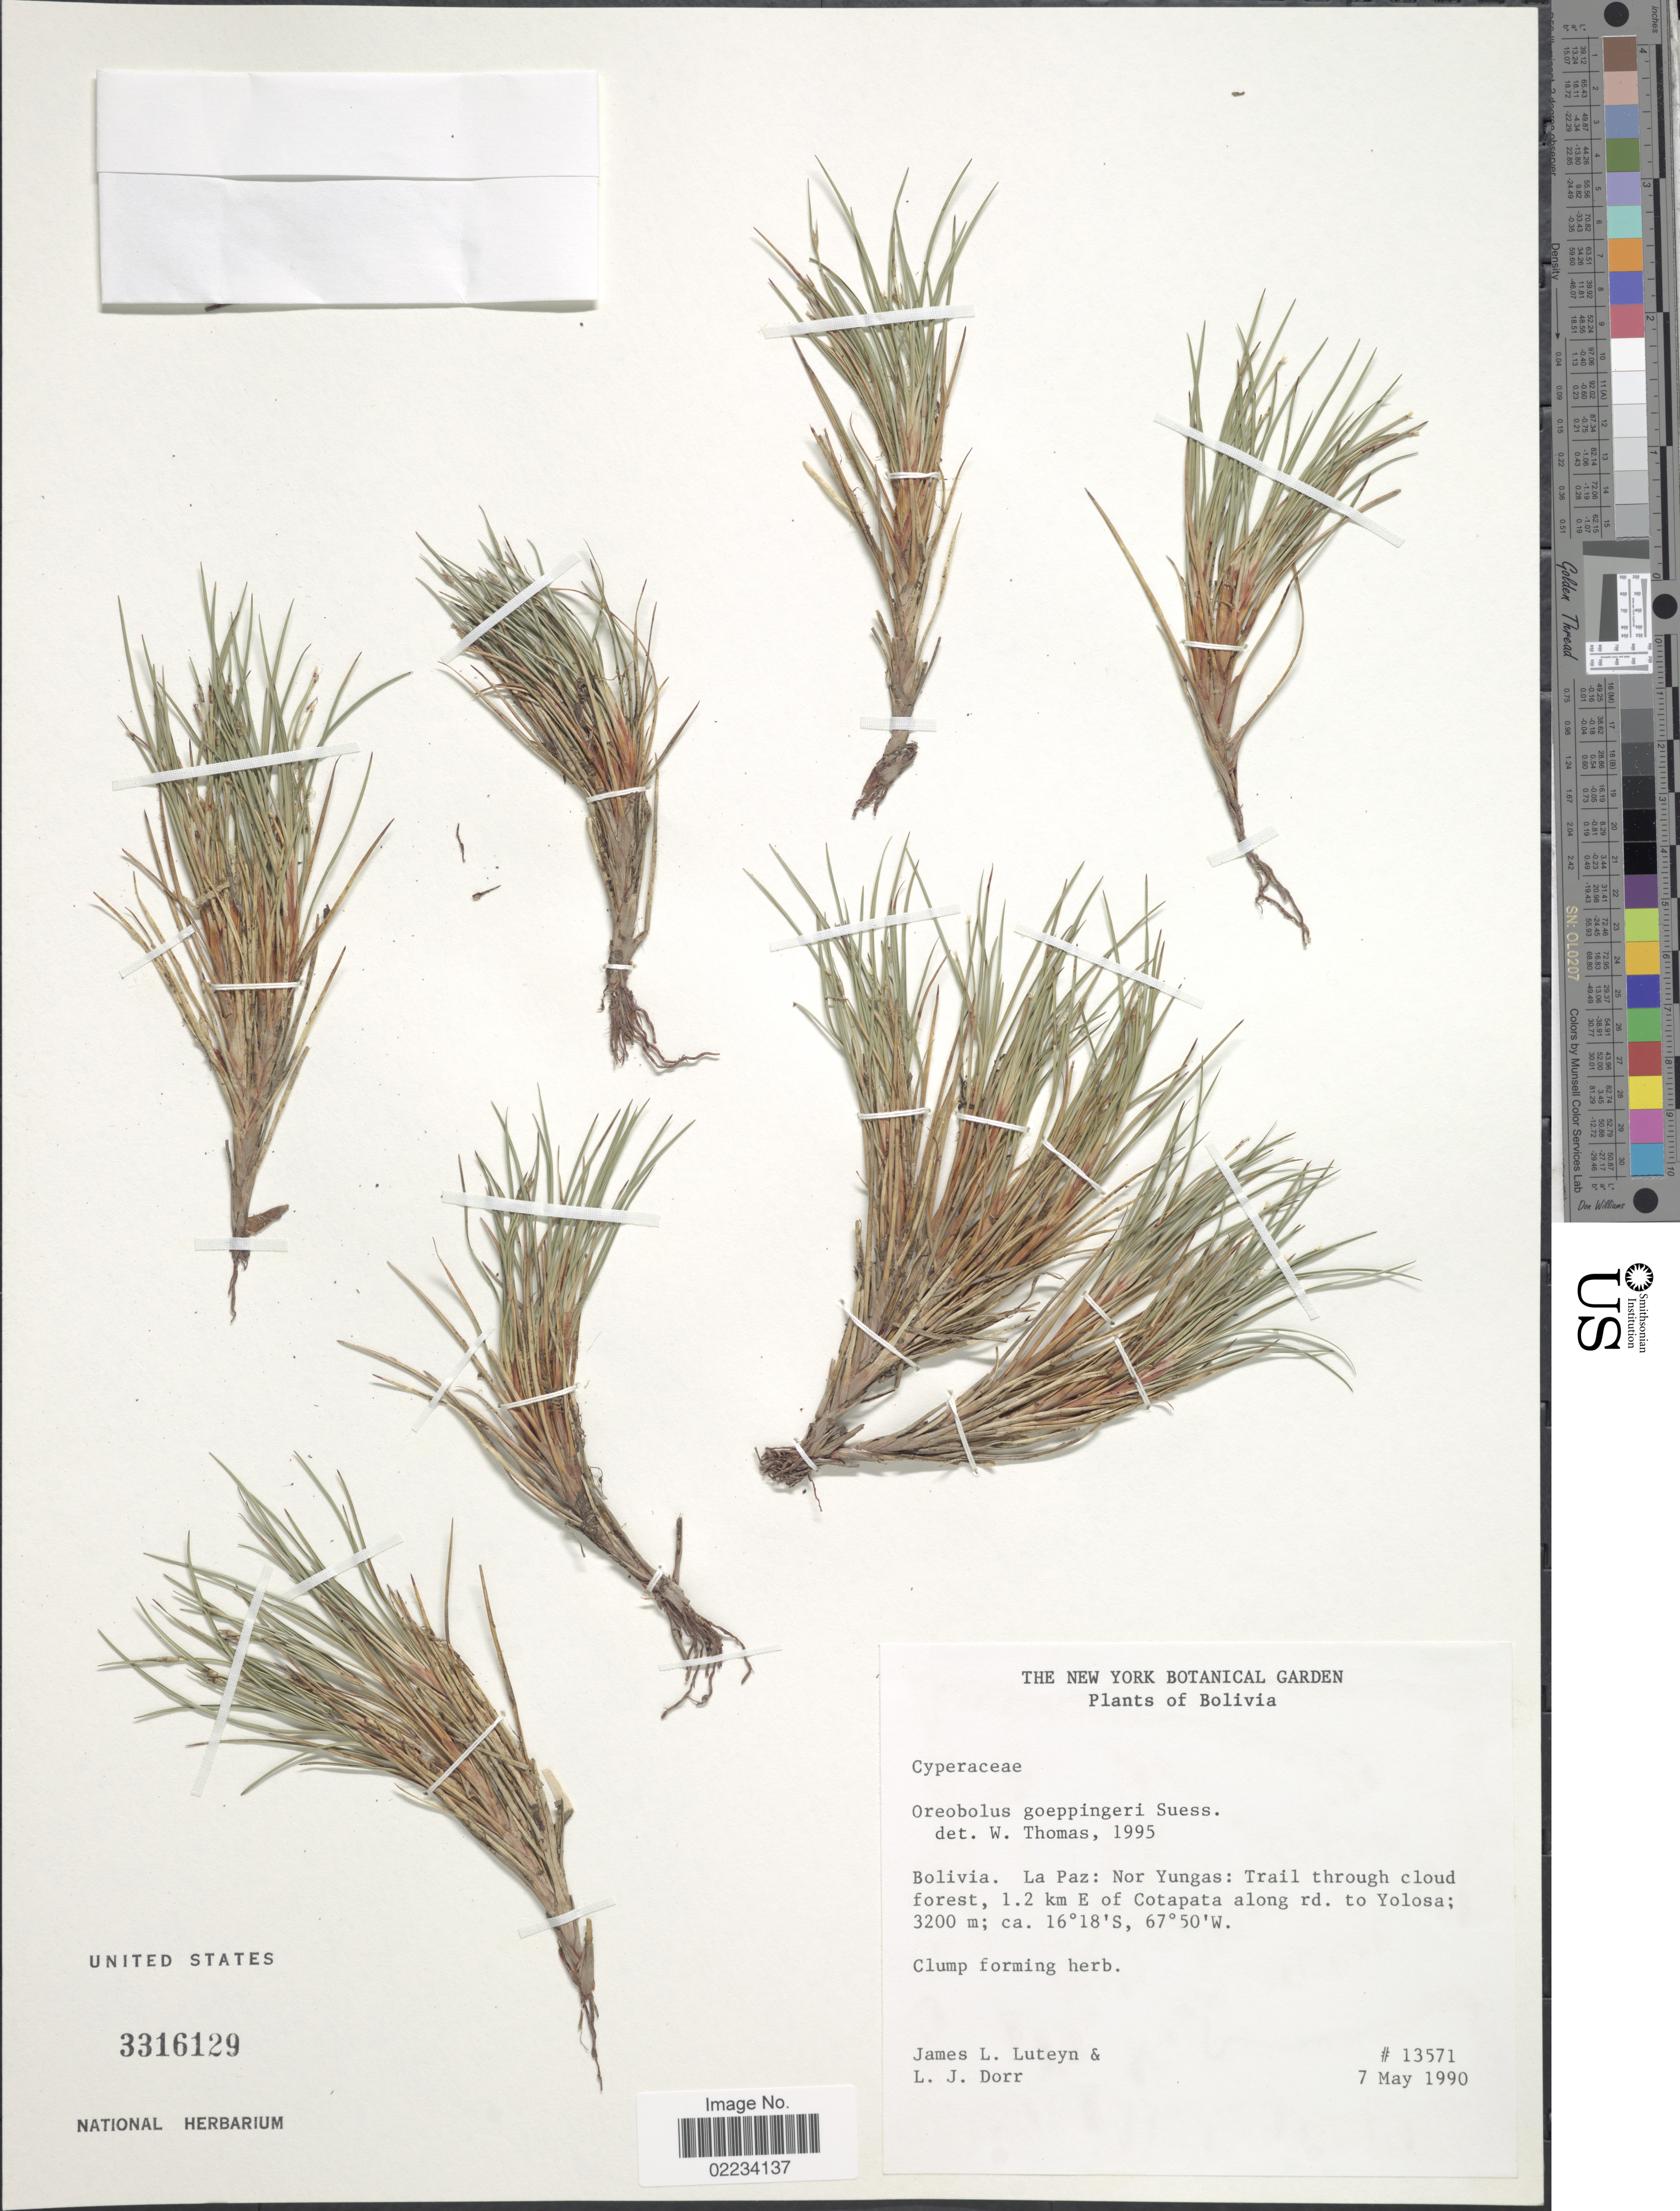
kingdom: Plantae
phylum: Tracheophyta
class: Liliopsida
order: Poales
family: Cyperaceae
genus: Oreobolus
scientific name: Oreobolus goeppingeri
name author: Suess.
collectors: J. L. Luteyn & L. J. Dorr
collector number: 13571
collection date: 1990-05-07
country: Bolivia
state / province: La Paz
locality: Nor Yungas: Trail through cloud forest, 1.2 km E of Cotapata along rd. to Yolosa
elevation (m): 3200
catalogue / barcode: US 3316129